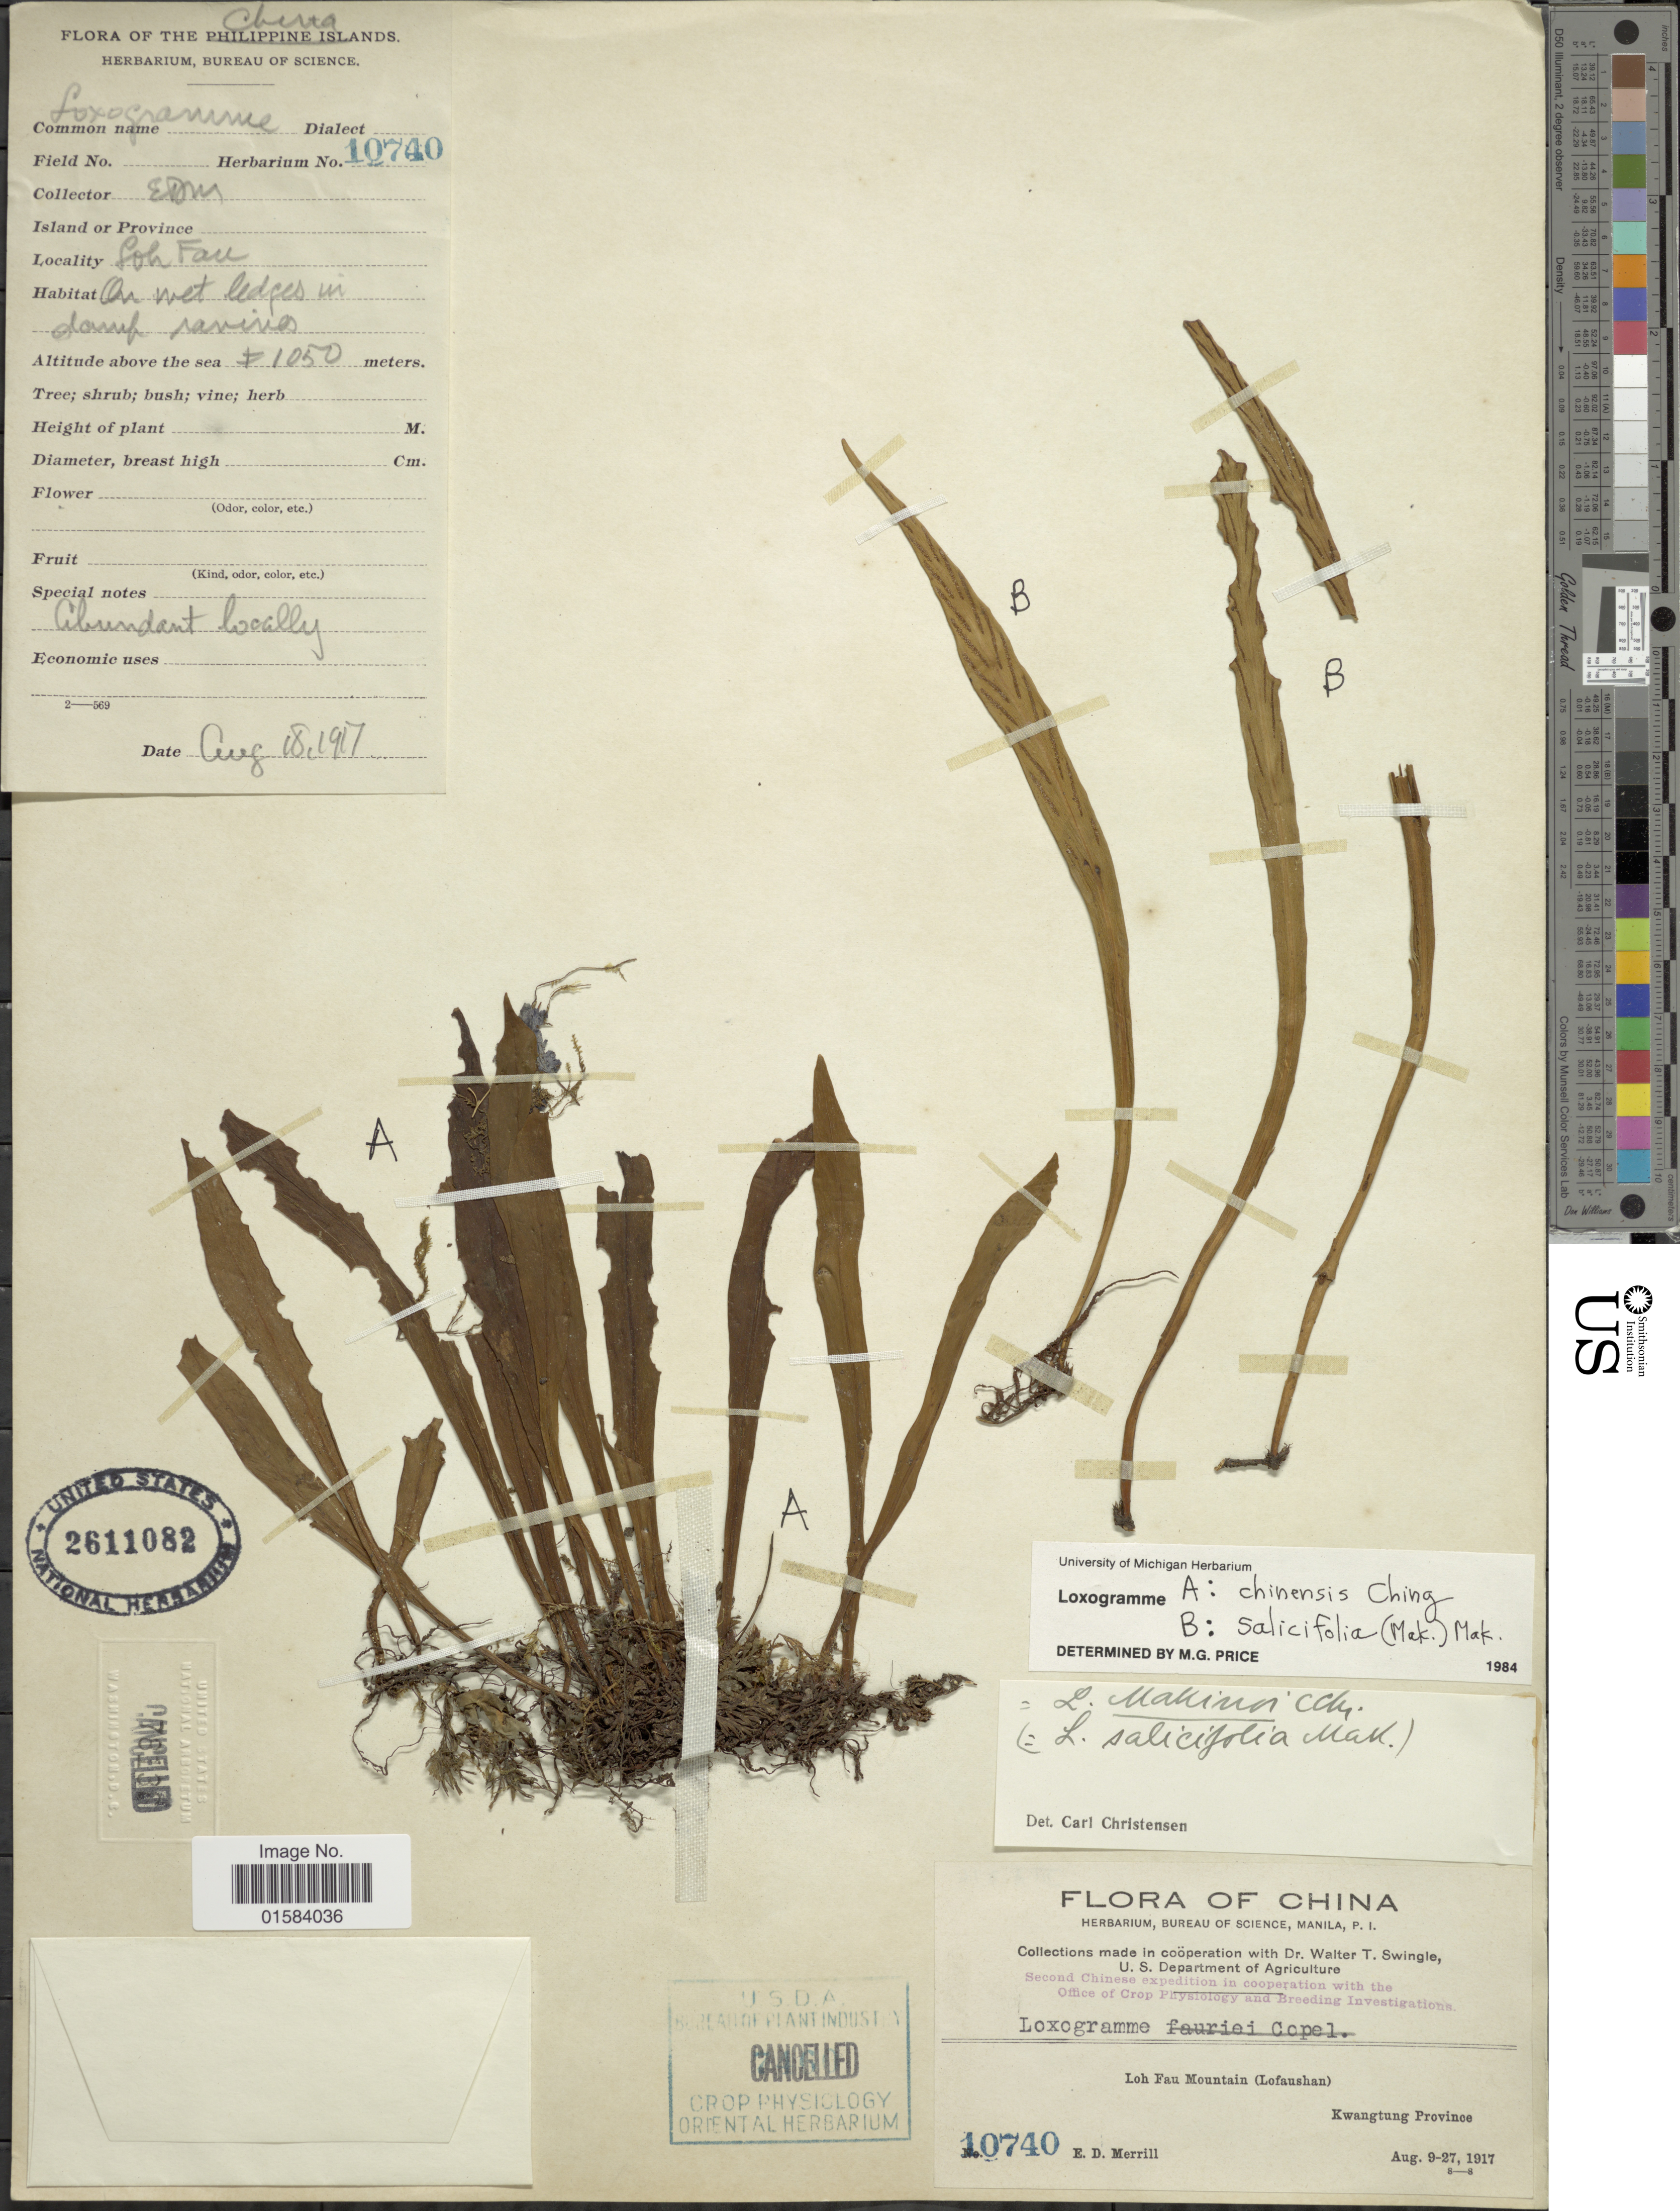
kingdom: Plantae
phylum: Tracheophyta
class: Polypodiopsida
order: Polypodiales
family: Polypodiaceae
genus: Loxogramme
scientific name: Loxogramme chinensis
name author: Ching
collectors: E. D. Merrill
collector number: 10740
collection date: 1917-08-18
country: China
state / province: Guangdong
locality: Loh Fau Mountain (Lofaushan), Kwangtung Province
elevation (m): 1050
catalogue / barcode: US 2611082